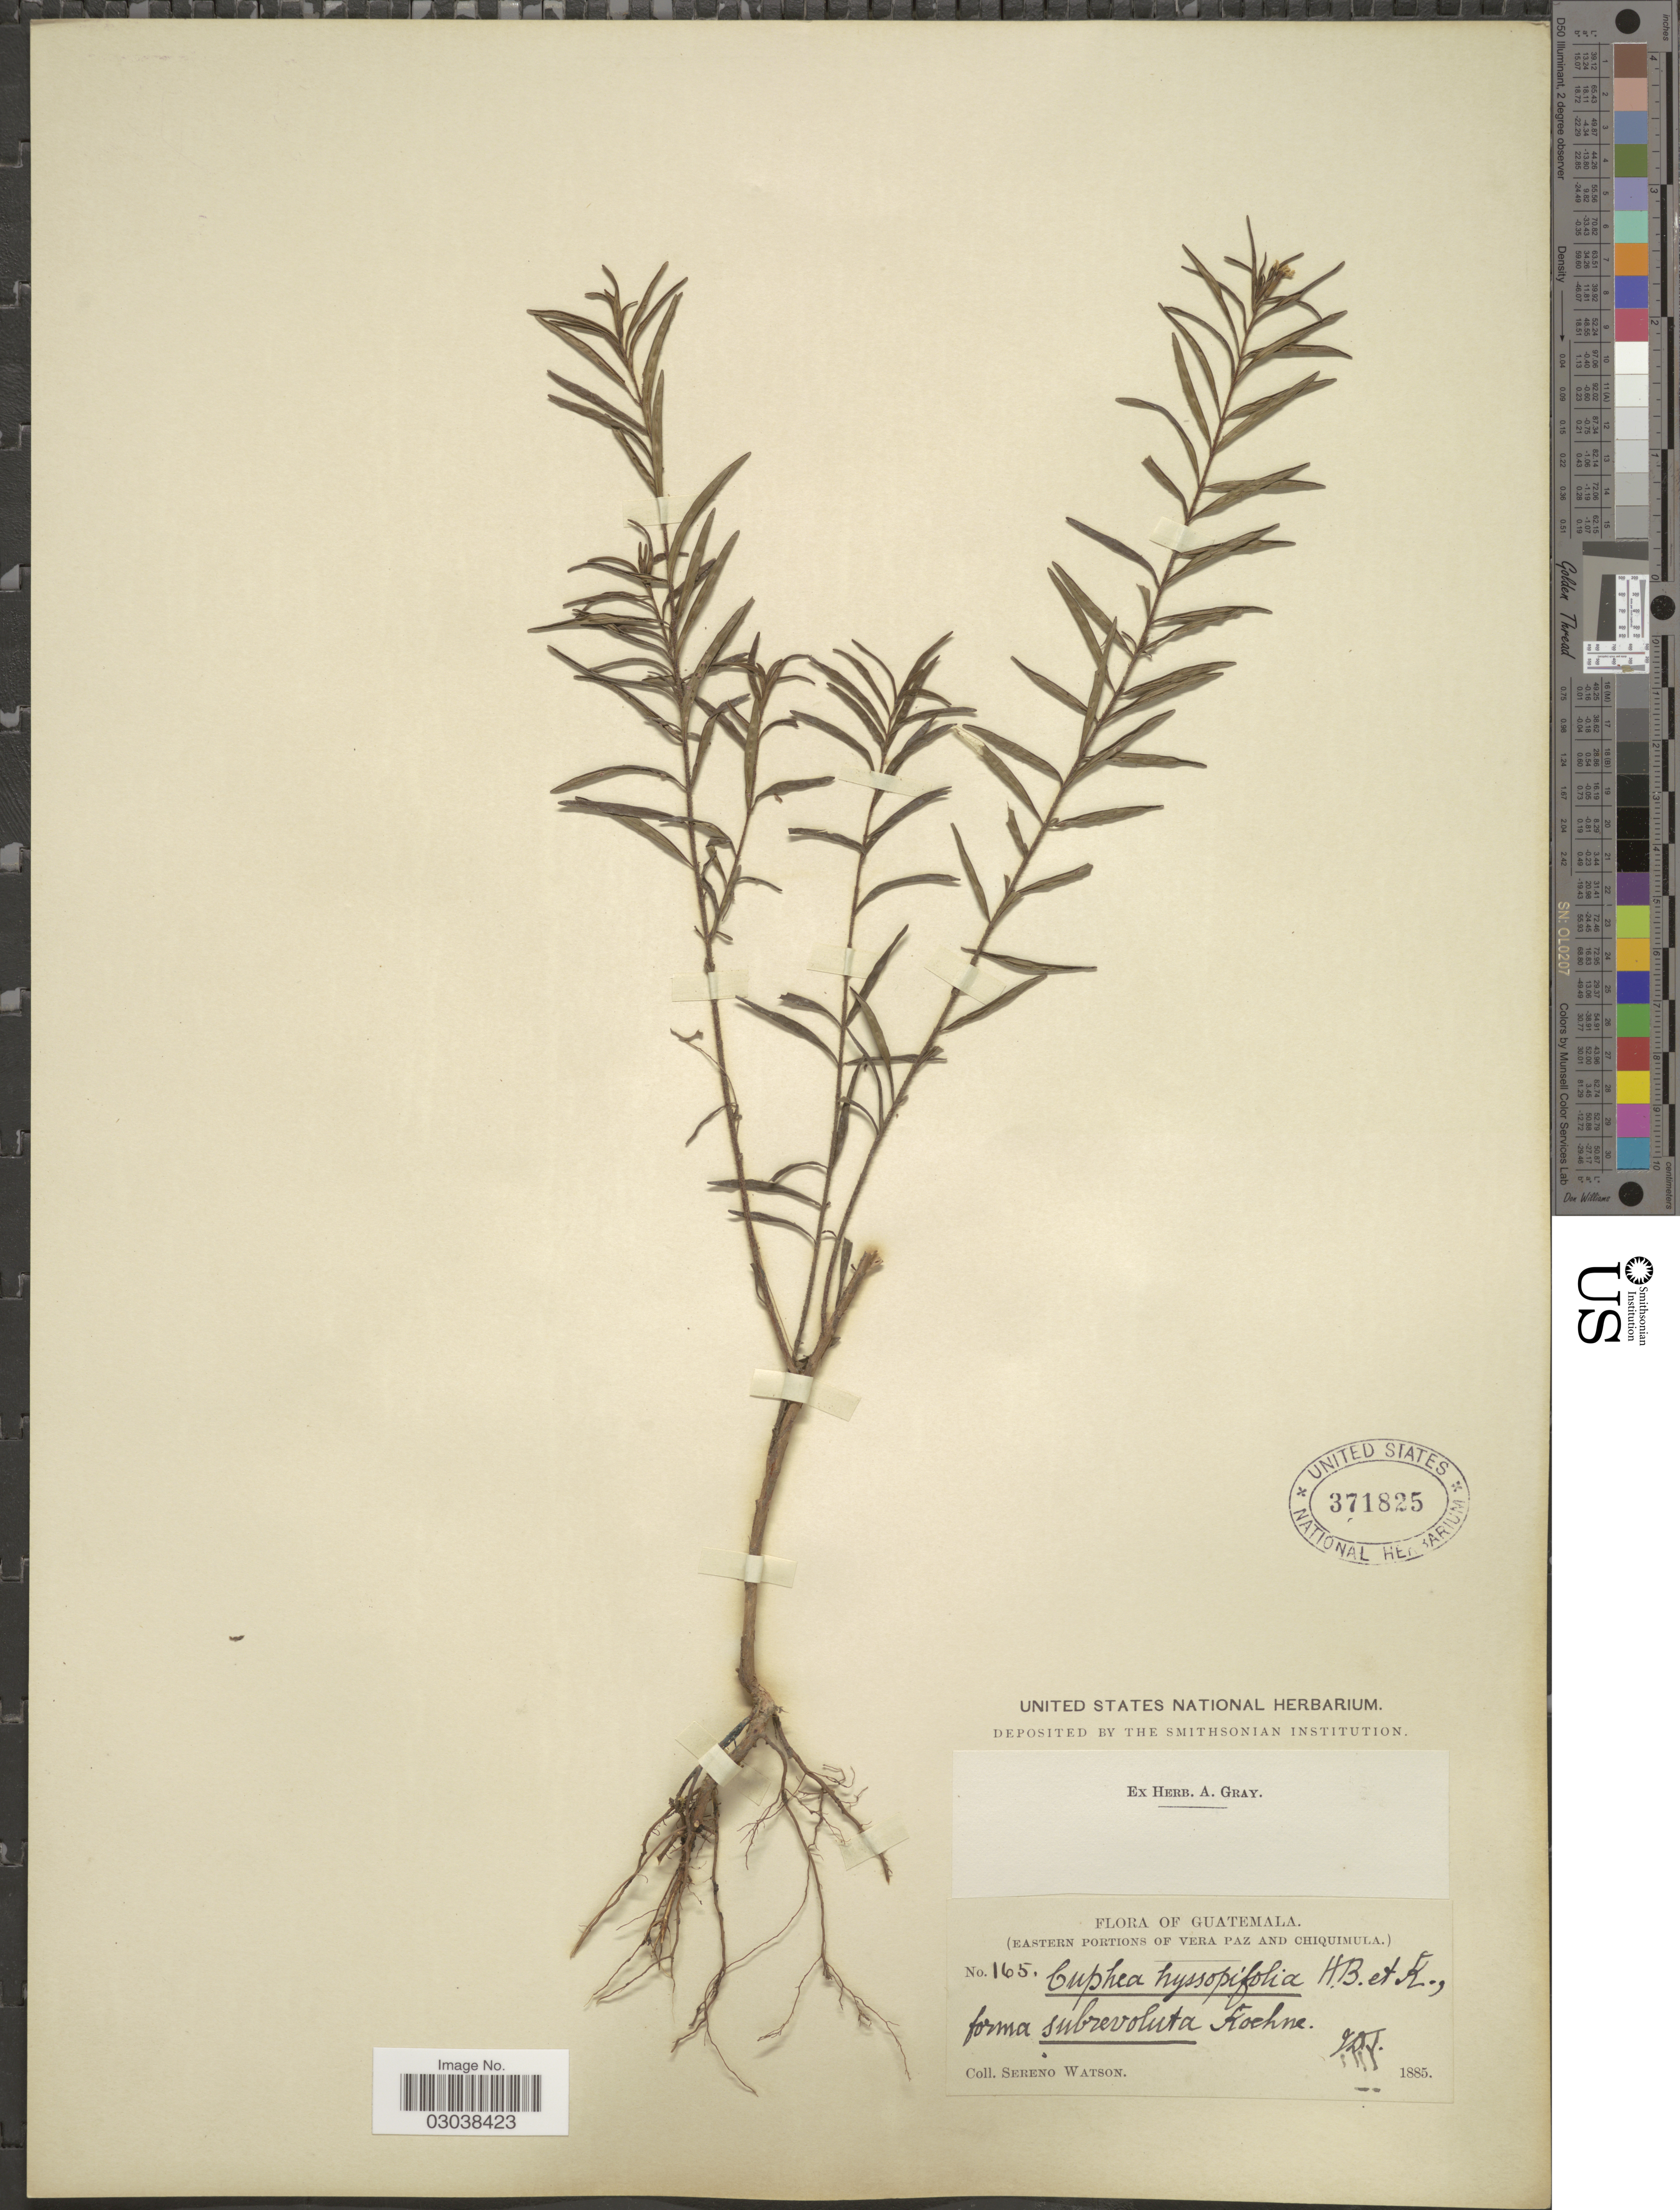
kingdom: Plantae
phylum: Tracheophyta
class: Magnoliopsida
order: Myrtales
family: Lythraceae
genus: Cuphea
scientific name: Cuphea hyssopifolia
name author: Kunth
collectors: S. Watson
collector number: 165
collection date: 1885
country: Guatemala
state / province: Chiquimula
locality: Eastern portions of Vera Paz and Chiquimula.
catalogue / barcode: US 371825